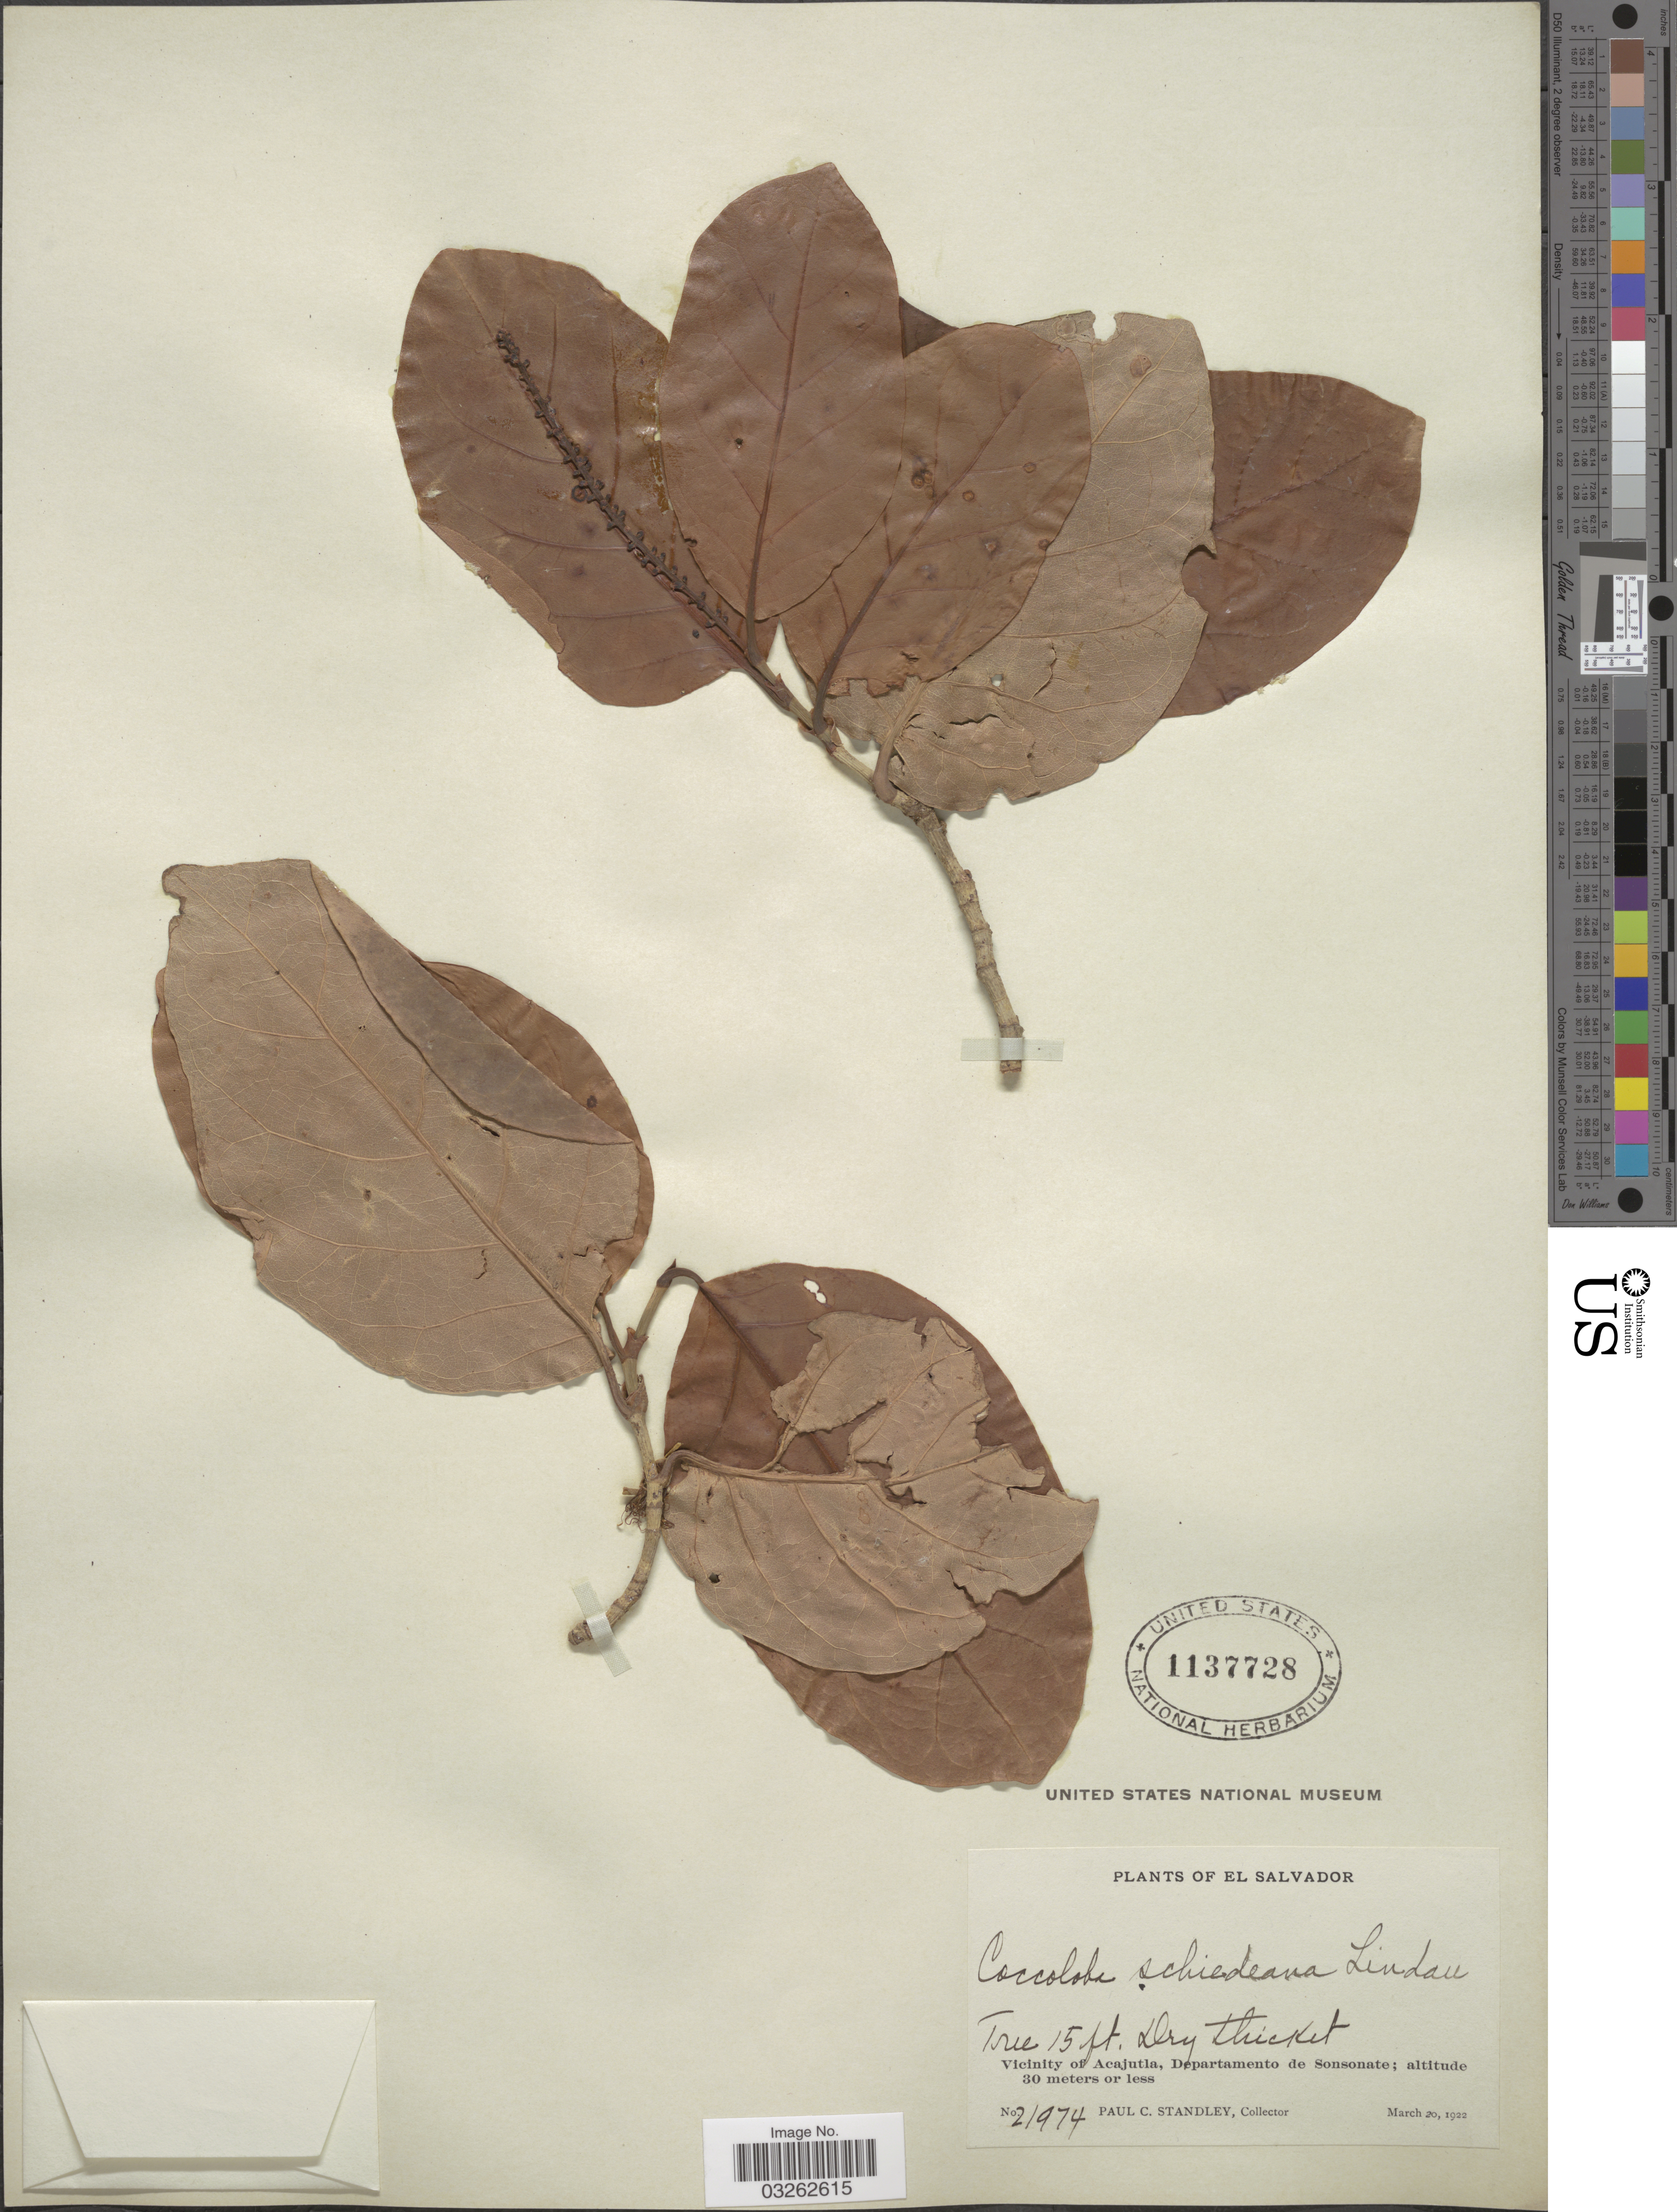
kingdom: Plantae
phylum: Tracheophyta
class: Magnoliopsida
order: Caryophyllales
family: Polygonaceae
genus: Coccoloba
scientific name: Coccoloba barbadensis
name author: Jacq.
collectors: P. C. Standley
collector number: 21974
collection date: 1922-03-20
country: El Salvador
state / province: Sonsonate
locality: Vicinity of Acajutla, Departamento de Sonsonate.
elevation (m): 30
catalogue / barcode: US 1137728